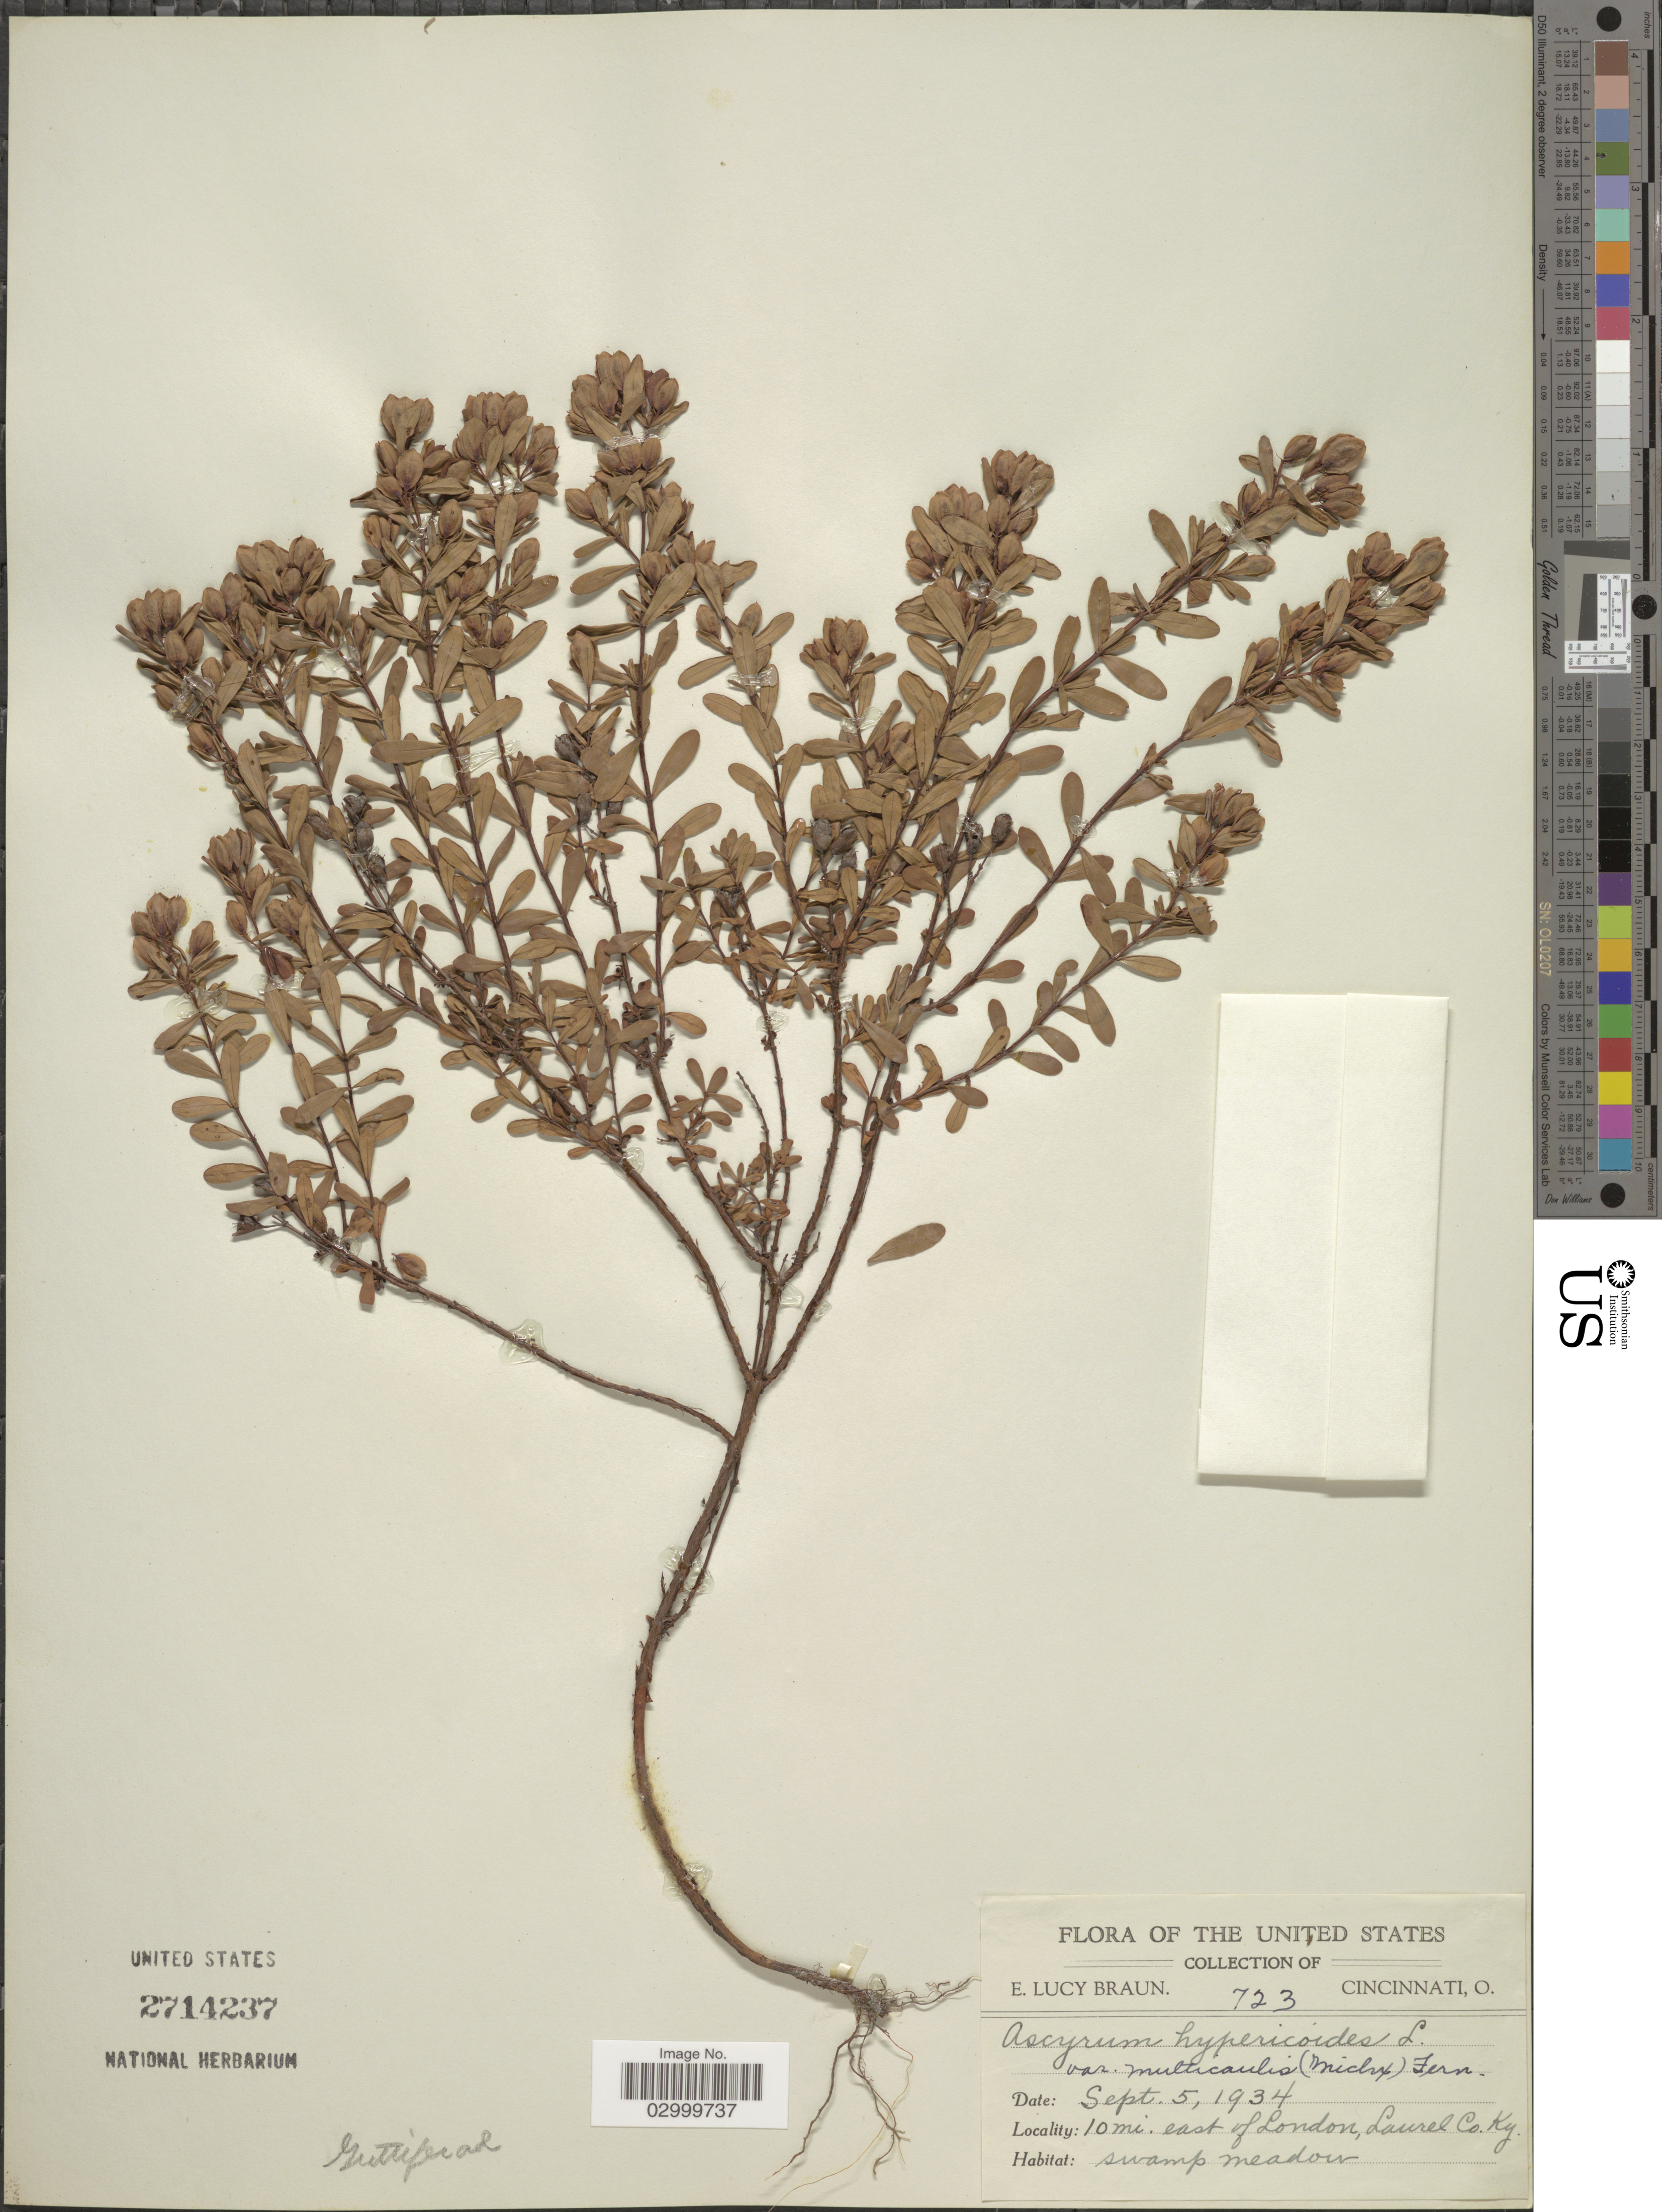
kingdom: Plantae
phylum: Tracheophyta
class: Magnoliopsida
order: Malpighiales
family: Hypericaceae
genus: Hypericum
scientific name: Hypericum stragulum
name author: W.P. Adams & N. Robson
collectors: E. L. Braun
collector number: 723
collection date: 1934-09-05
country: United States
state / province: Kentucky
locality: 10 mi. east of London, Laurel Co.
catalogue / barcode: US 2714237